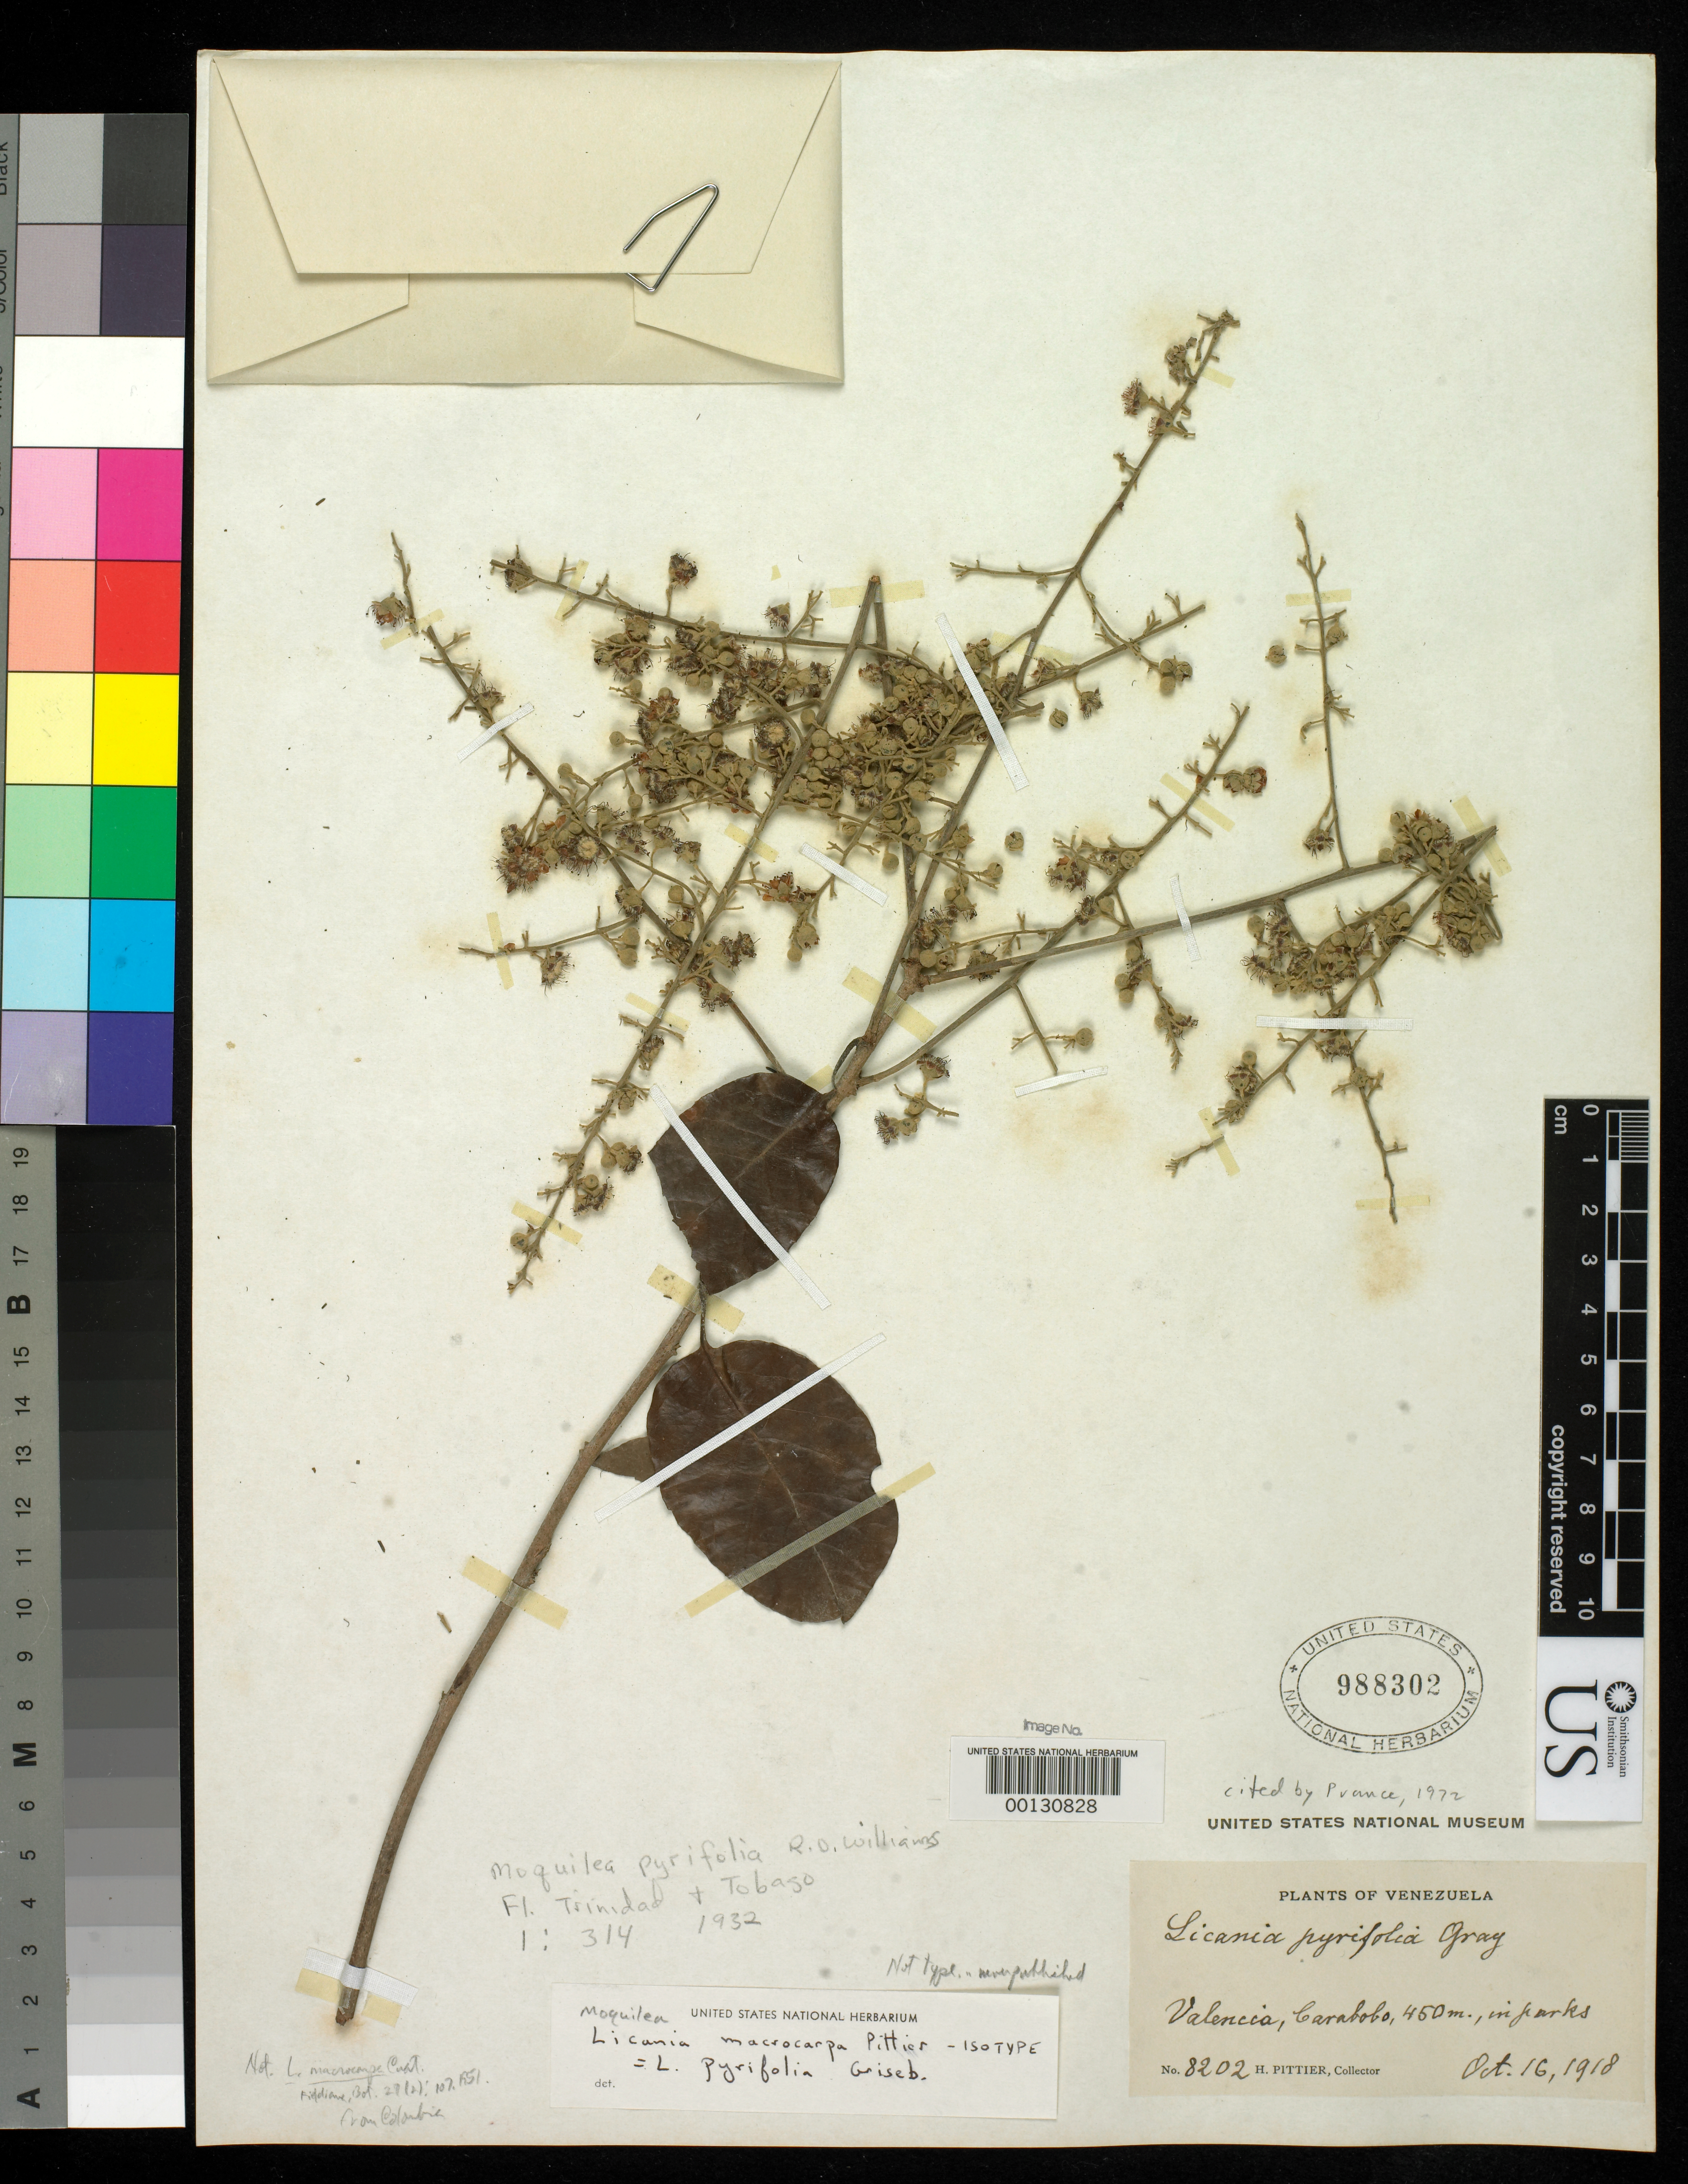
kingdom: Plantae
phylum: Tracheophyta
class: Magnoliopsida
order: Malpighiales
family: Chrysobalanaceae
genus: Moquilea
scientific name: Moquilea macrocarpa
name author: Pittier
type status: Isotype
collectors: H. F. Pittier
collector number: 8202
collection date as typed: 16 Oct 1918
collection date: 1918-10-16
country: Venezuela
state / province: Carabobo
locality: Valencia.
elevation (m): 450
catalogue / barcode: US 988302